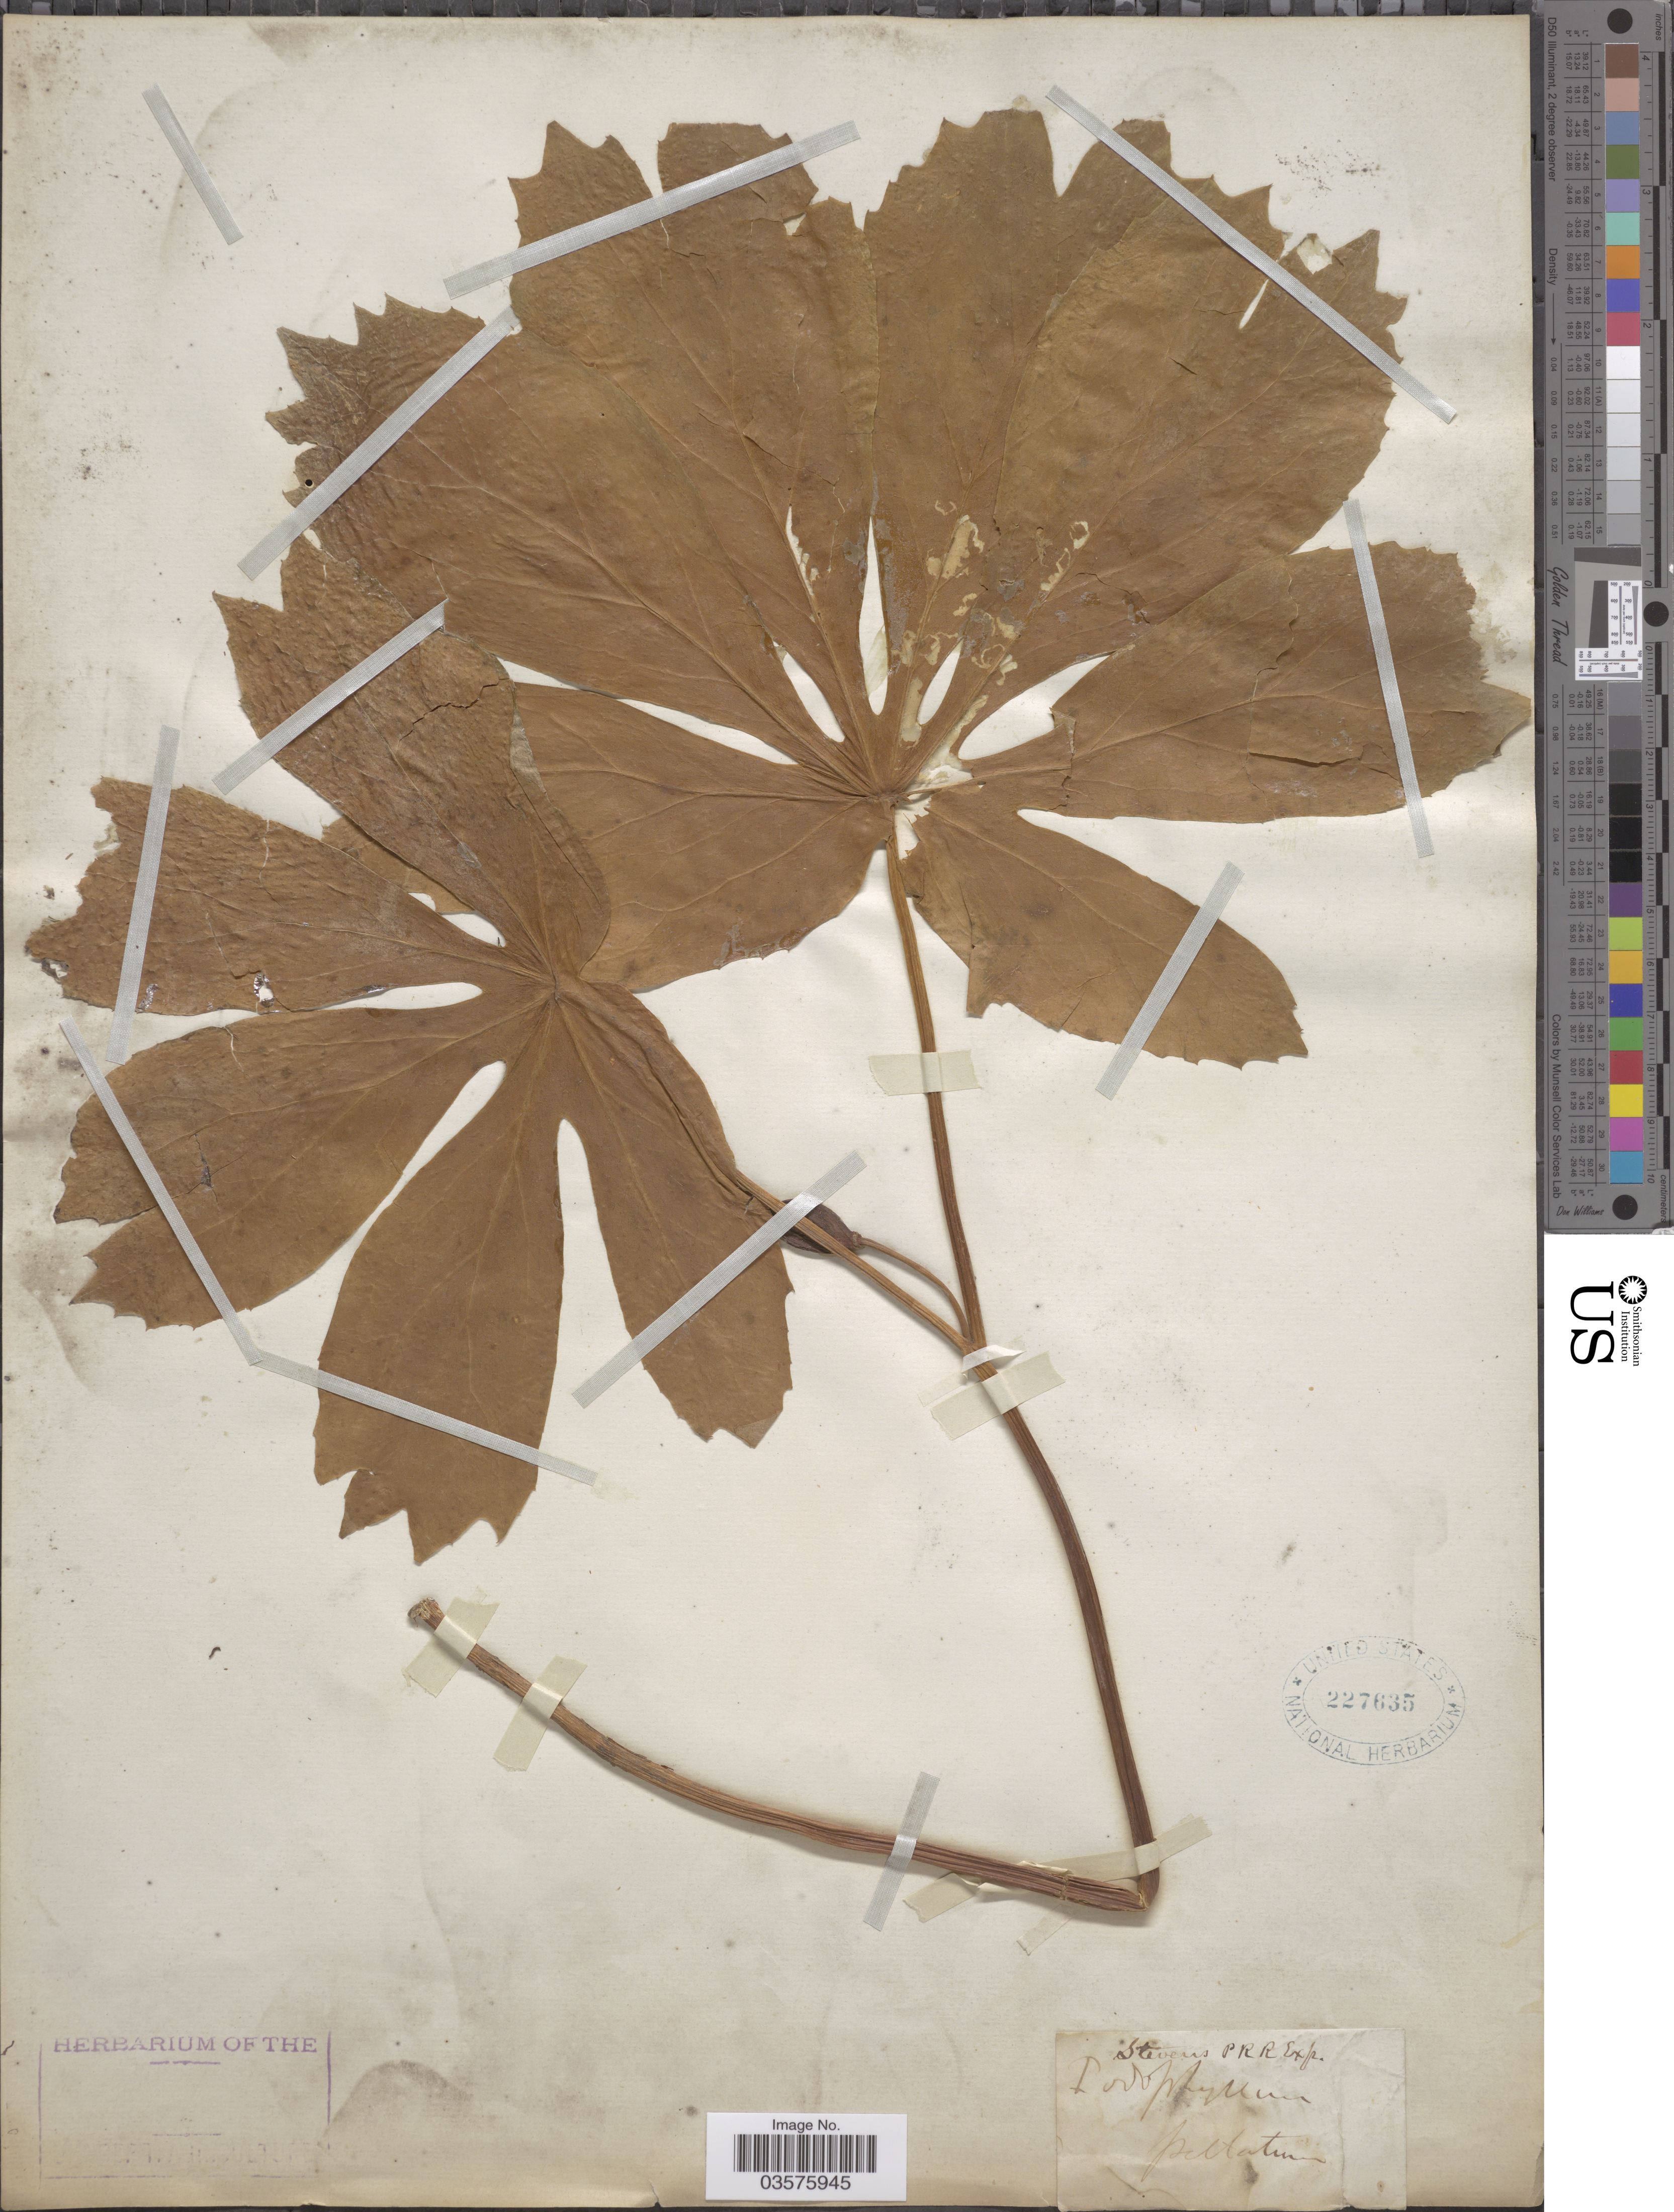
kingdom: Plantae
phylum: Tracheophyta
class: Magnoliopsida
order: Ranunculales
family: Berberidaceae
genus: Podophyllum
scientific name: Podophyllum peltatum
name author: L.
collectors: Stevens Pacific Railroad Survey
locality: Piltatum [interpreted] [unsure placement].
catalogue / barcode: US 227635